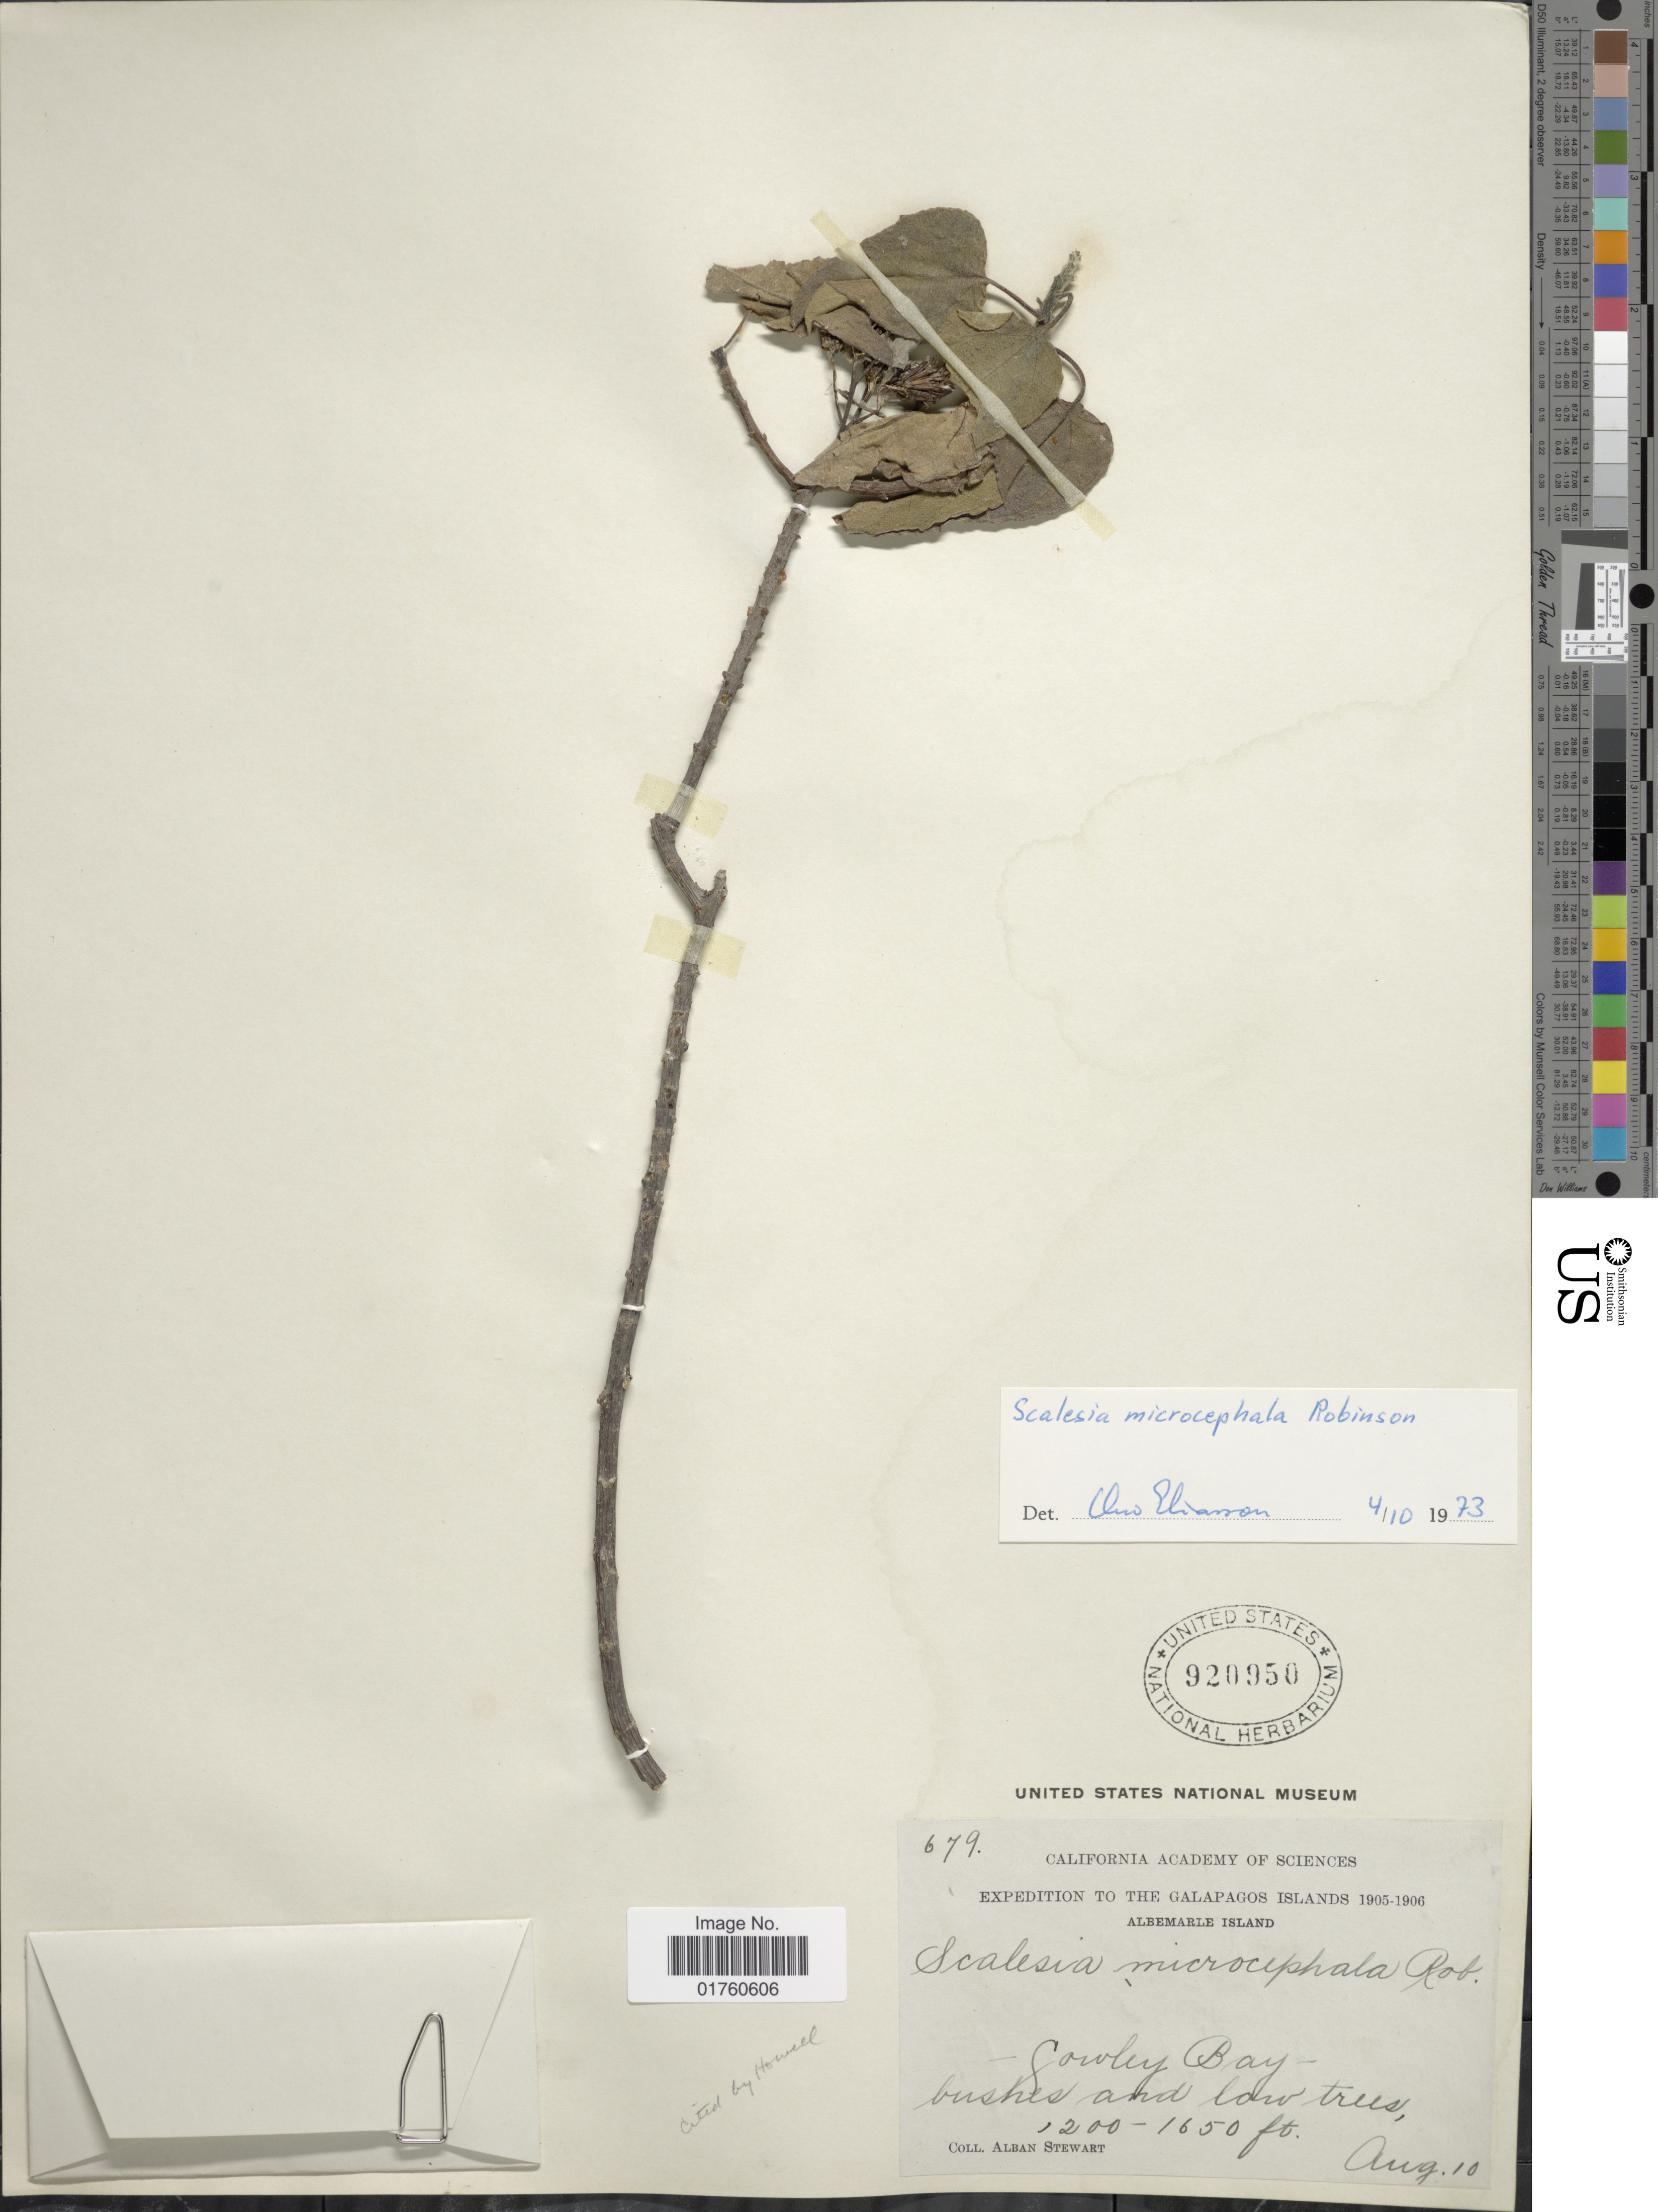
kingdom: Plantae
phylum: Tracheophyta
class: Magnoliopsida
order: Asterales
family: Asteraceae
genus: Scalesia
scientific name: Scalesia microcephala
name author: B.L. Rob.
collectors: A. Stewart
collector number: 679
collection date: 1905-08-10/1906-08-10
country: Ecuador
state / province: Colón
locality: The Galapagos Island, Albemarle Island, Gowley Bay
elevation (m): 366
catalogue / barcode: US 920950